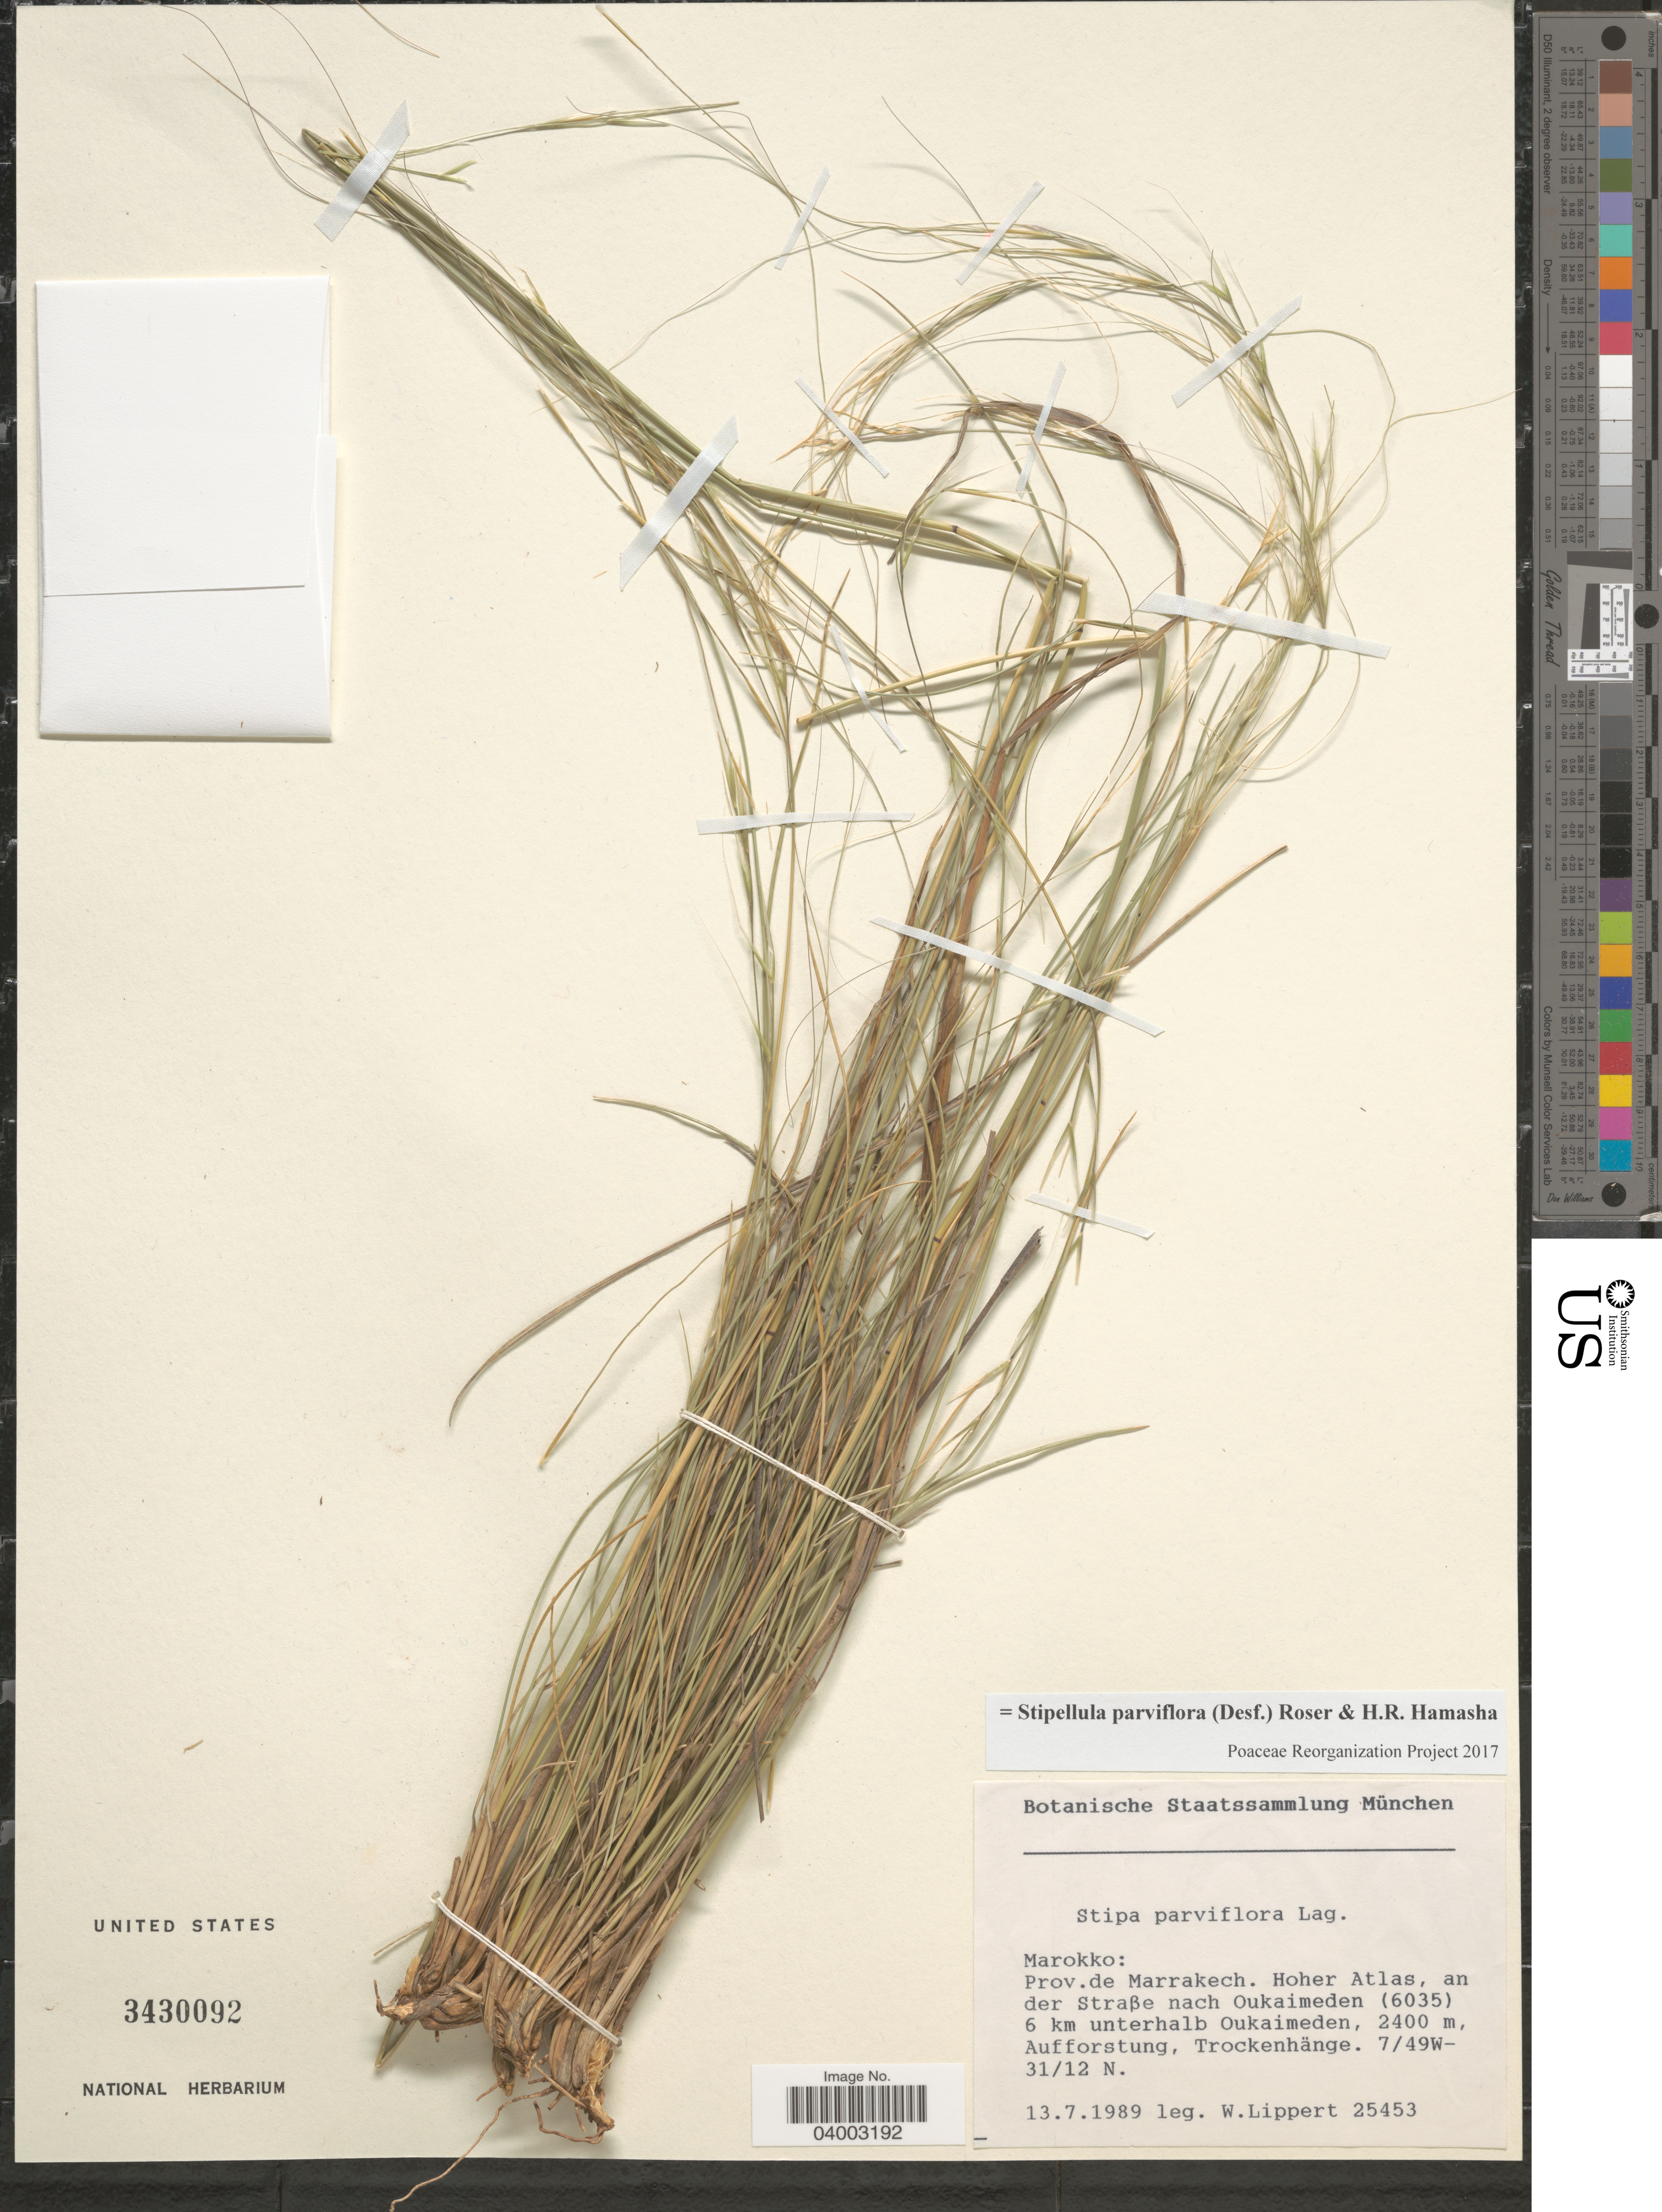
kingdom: Plantae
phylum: Tracheophyta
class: Liliopsida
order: Poales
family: Poaceae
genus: Stipellula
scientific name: Stipellula parviflora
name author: (Desf.) Röser & H. R. Hamasha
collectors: W. Lippert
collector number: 25453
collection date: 1989-07-13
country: Morocco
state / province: Marrakech-Tensift-Al Haouz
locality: Marokko: Prov. de Marrakech. Hoher Atlas, an der Straße nach Oukaimeden, (6035) 6 km unterhalb Oukaimeden, Aufforstung, Trockenhänge.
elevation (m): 2400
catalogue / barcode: US 3430092